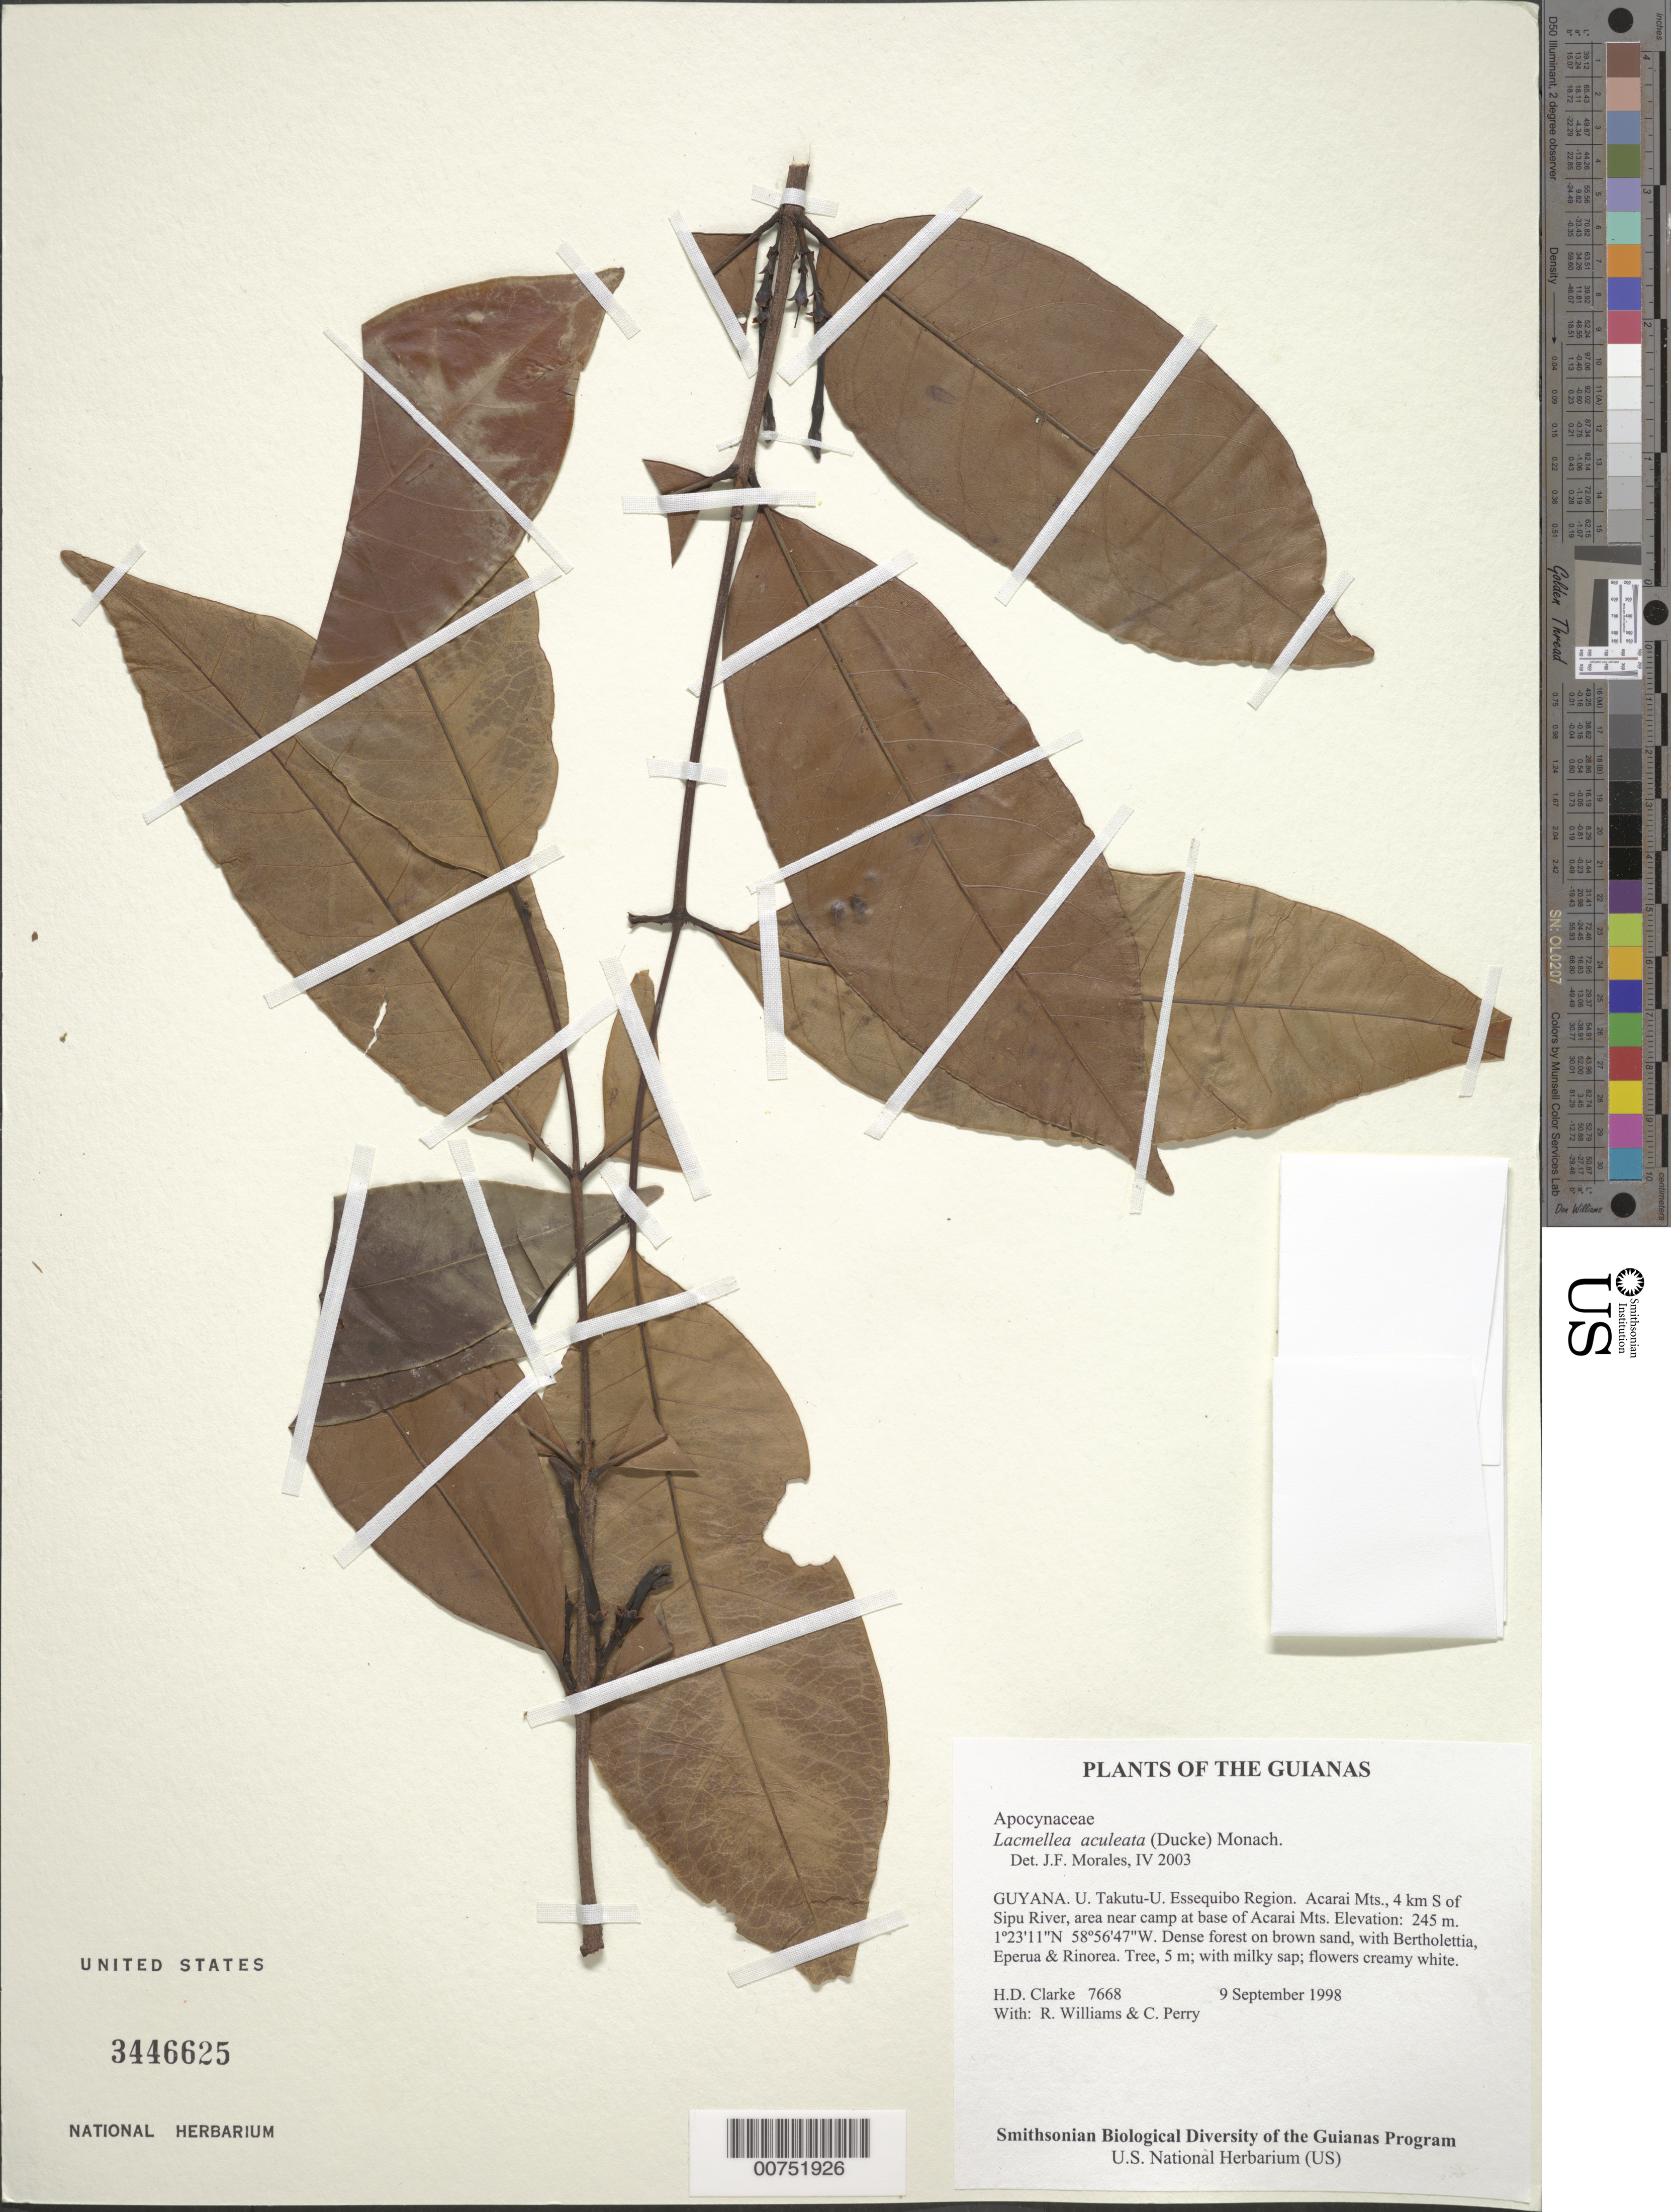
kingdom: Plantae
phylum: Tracheophyta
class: Magnoliopsida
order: Gentianales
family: Apocynaceae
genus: Lacmellea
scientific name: Lacmellea aculeata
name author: (Ducke) Monach.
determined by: Morales, J. F.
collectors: H. D. Clarke, R. Williams & C. Perry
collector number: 7668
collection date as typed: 9 September 1998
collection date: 1998-09-09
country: Guyana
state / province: U. Takutu-U. Essequibo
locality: Acarai Mts., 4 km S of Sipu River, area near camp at base of Acarai Mts.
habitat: Dense forest on brown sand, with Bertholettia, Eperua & Rinorea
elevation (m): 245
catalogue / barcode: US 3446625